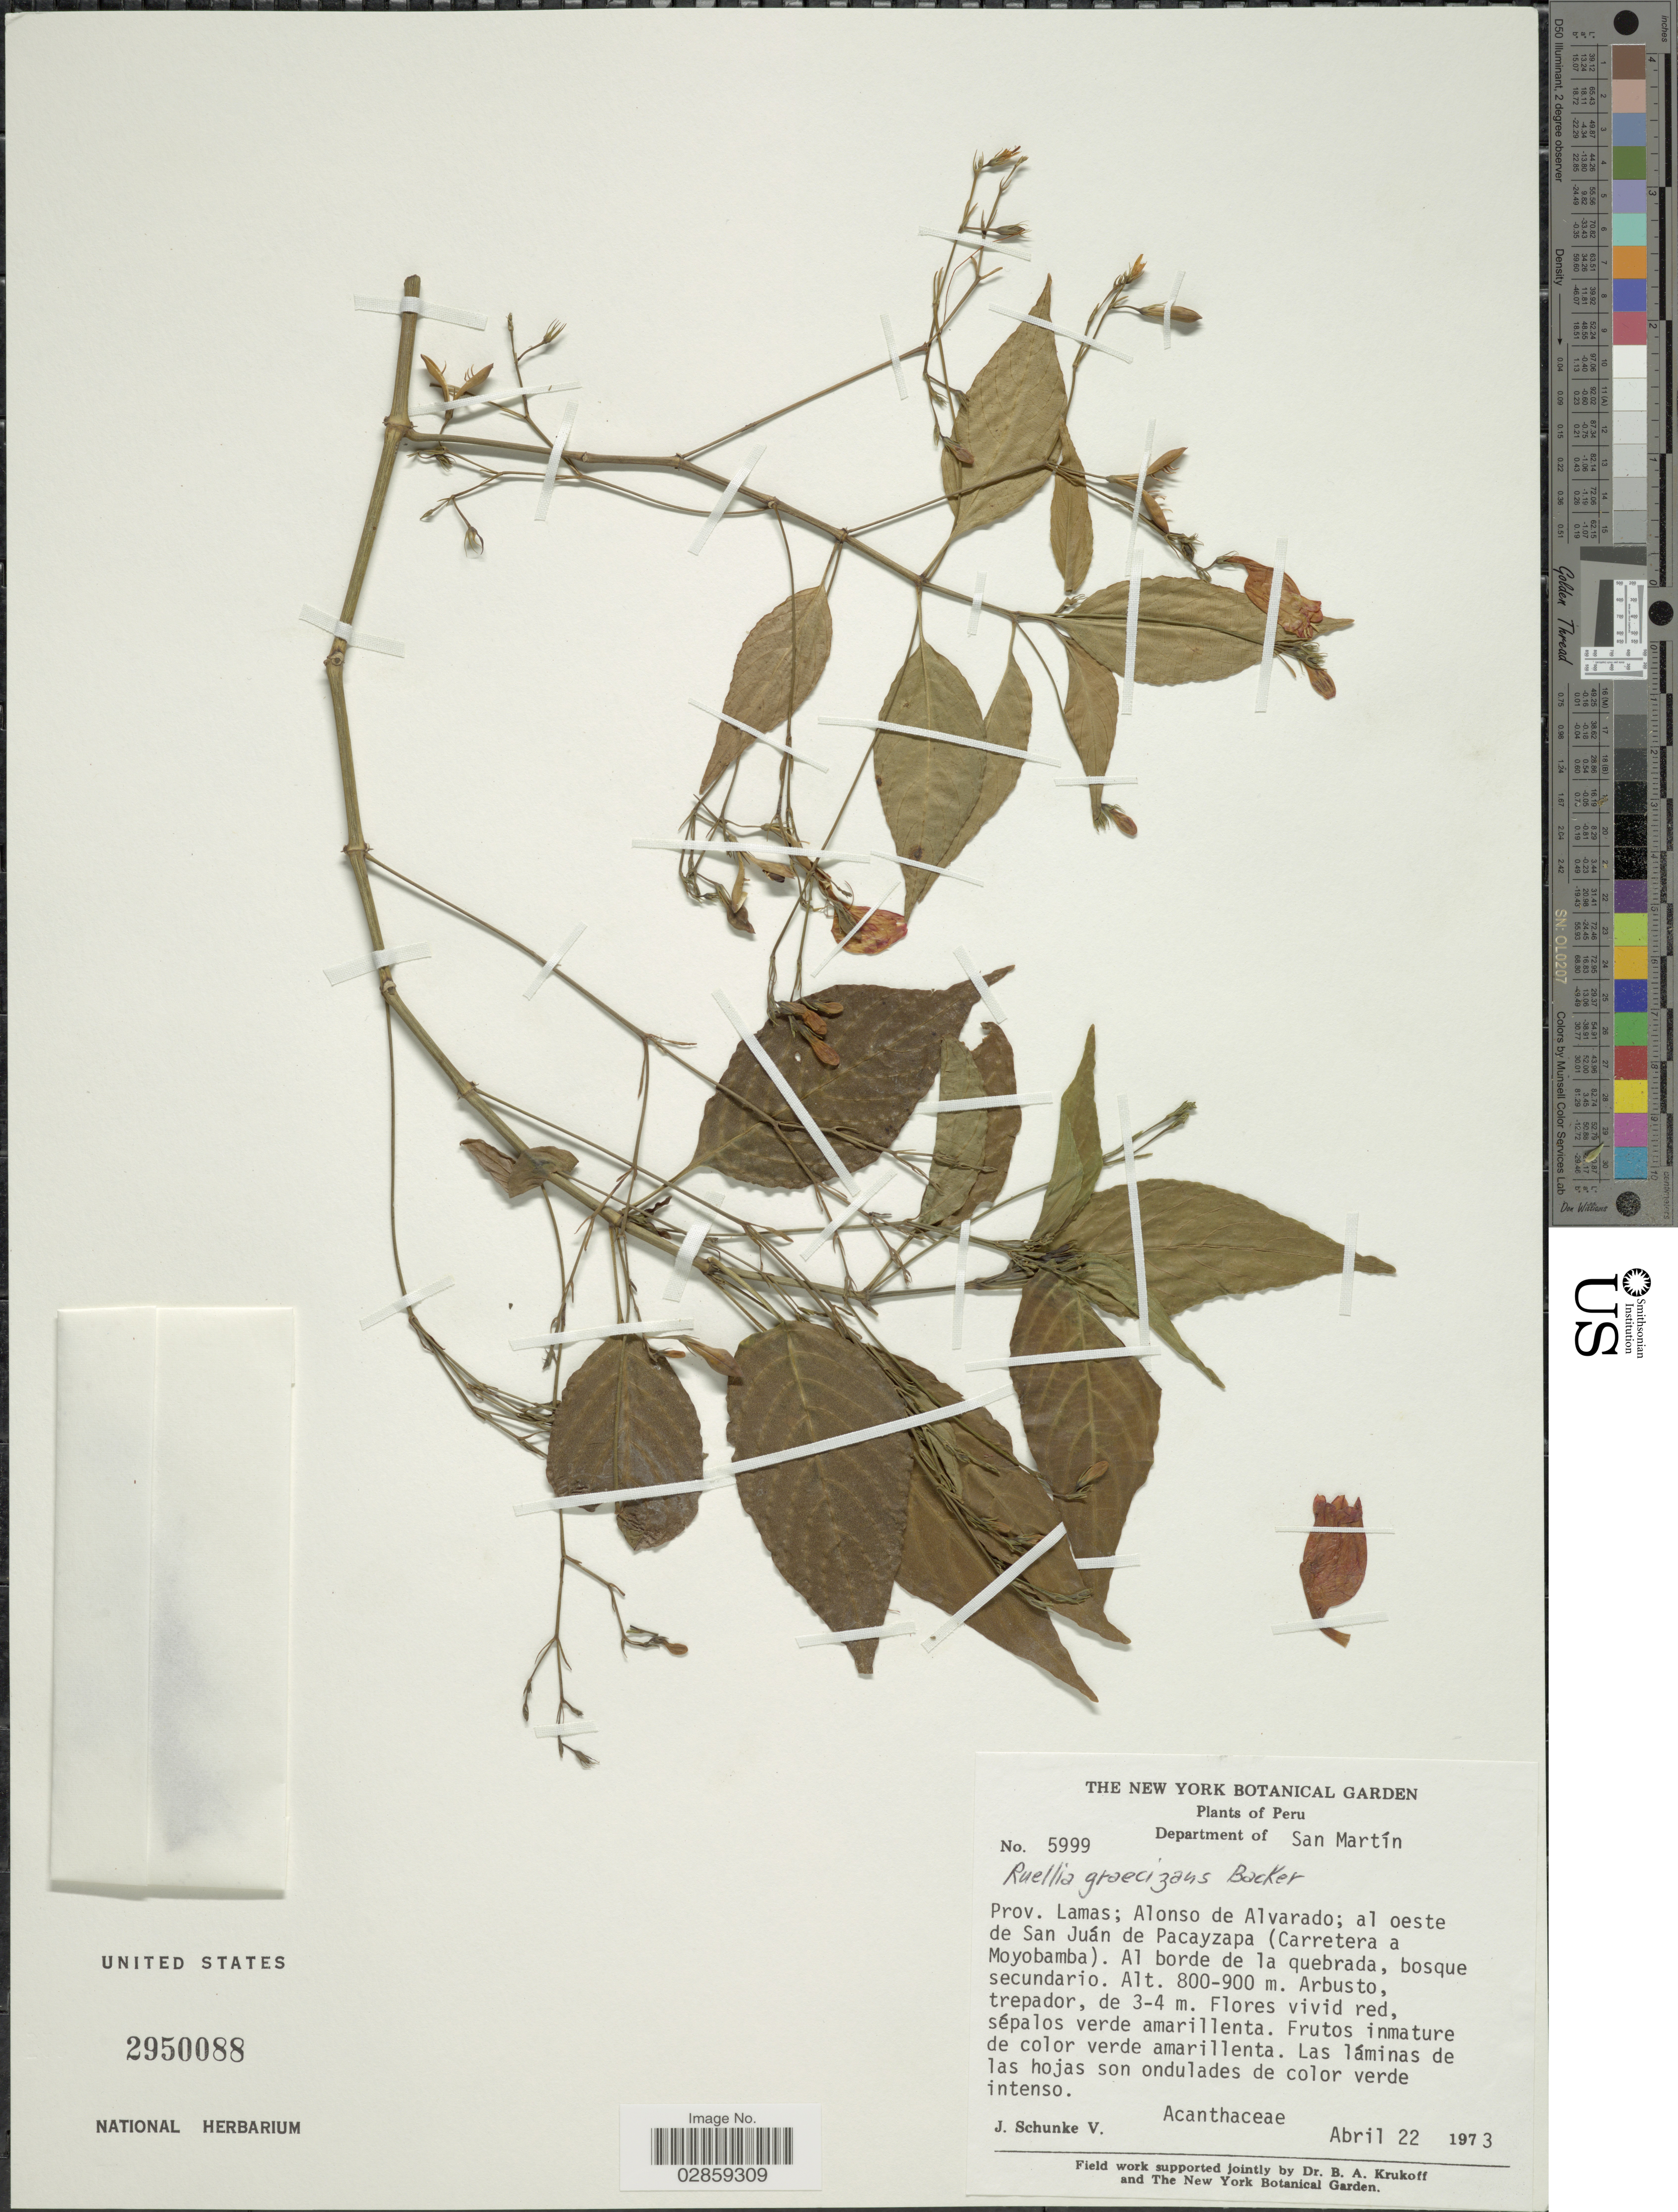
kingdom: Plantae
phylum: Tracheophyta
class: Magnoliopsida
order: Lamiales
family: Acanthaceae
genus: Ruellia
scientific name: Ruellia brevifolia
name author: (Pohl) C. Ezcurra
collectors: J. Schunke Vigo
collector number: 5999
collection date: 1973-04-22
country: Peru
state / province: San Martín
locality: Department of San Martín, Prov. Lamas; Alonso del Alvarado; al oeste de San Juán de Pacayzapa (Carretera a Moyobamba).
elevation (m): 800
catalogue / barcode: US 2950088